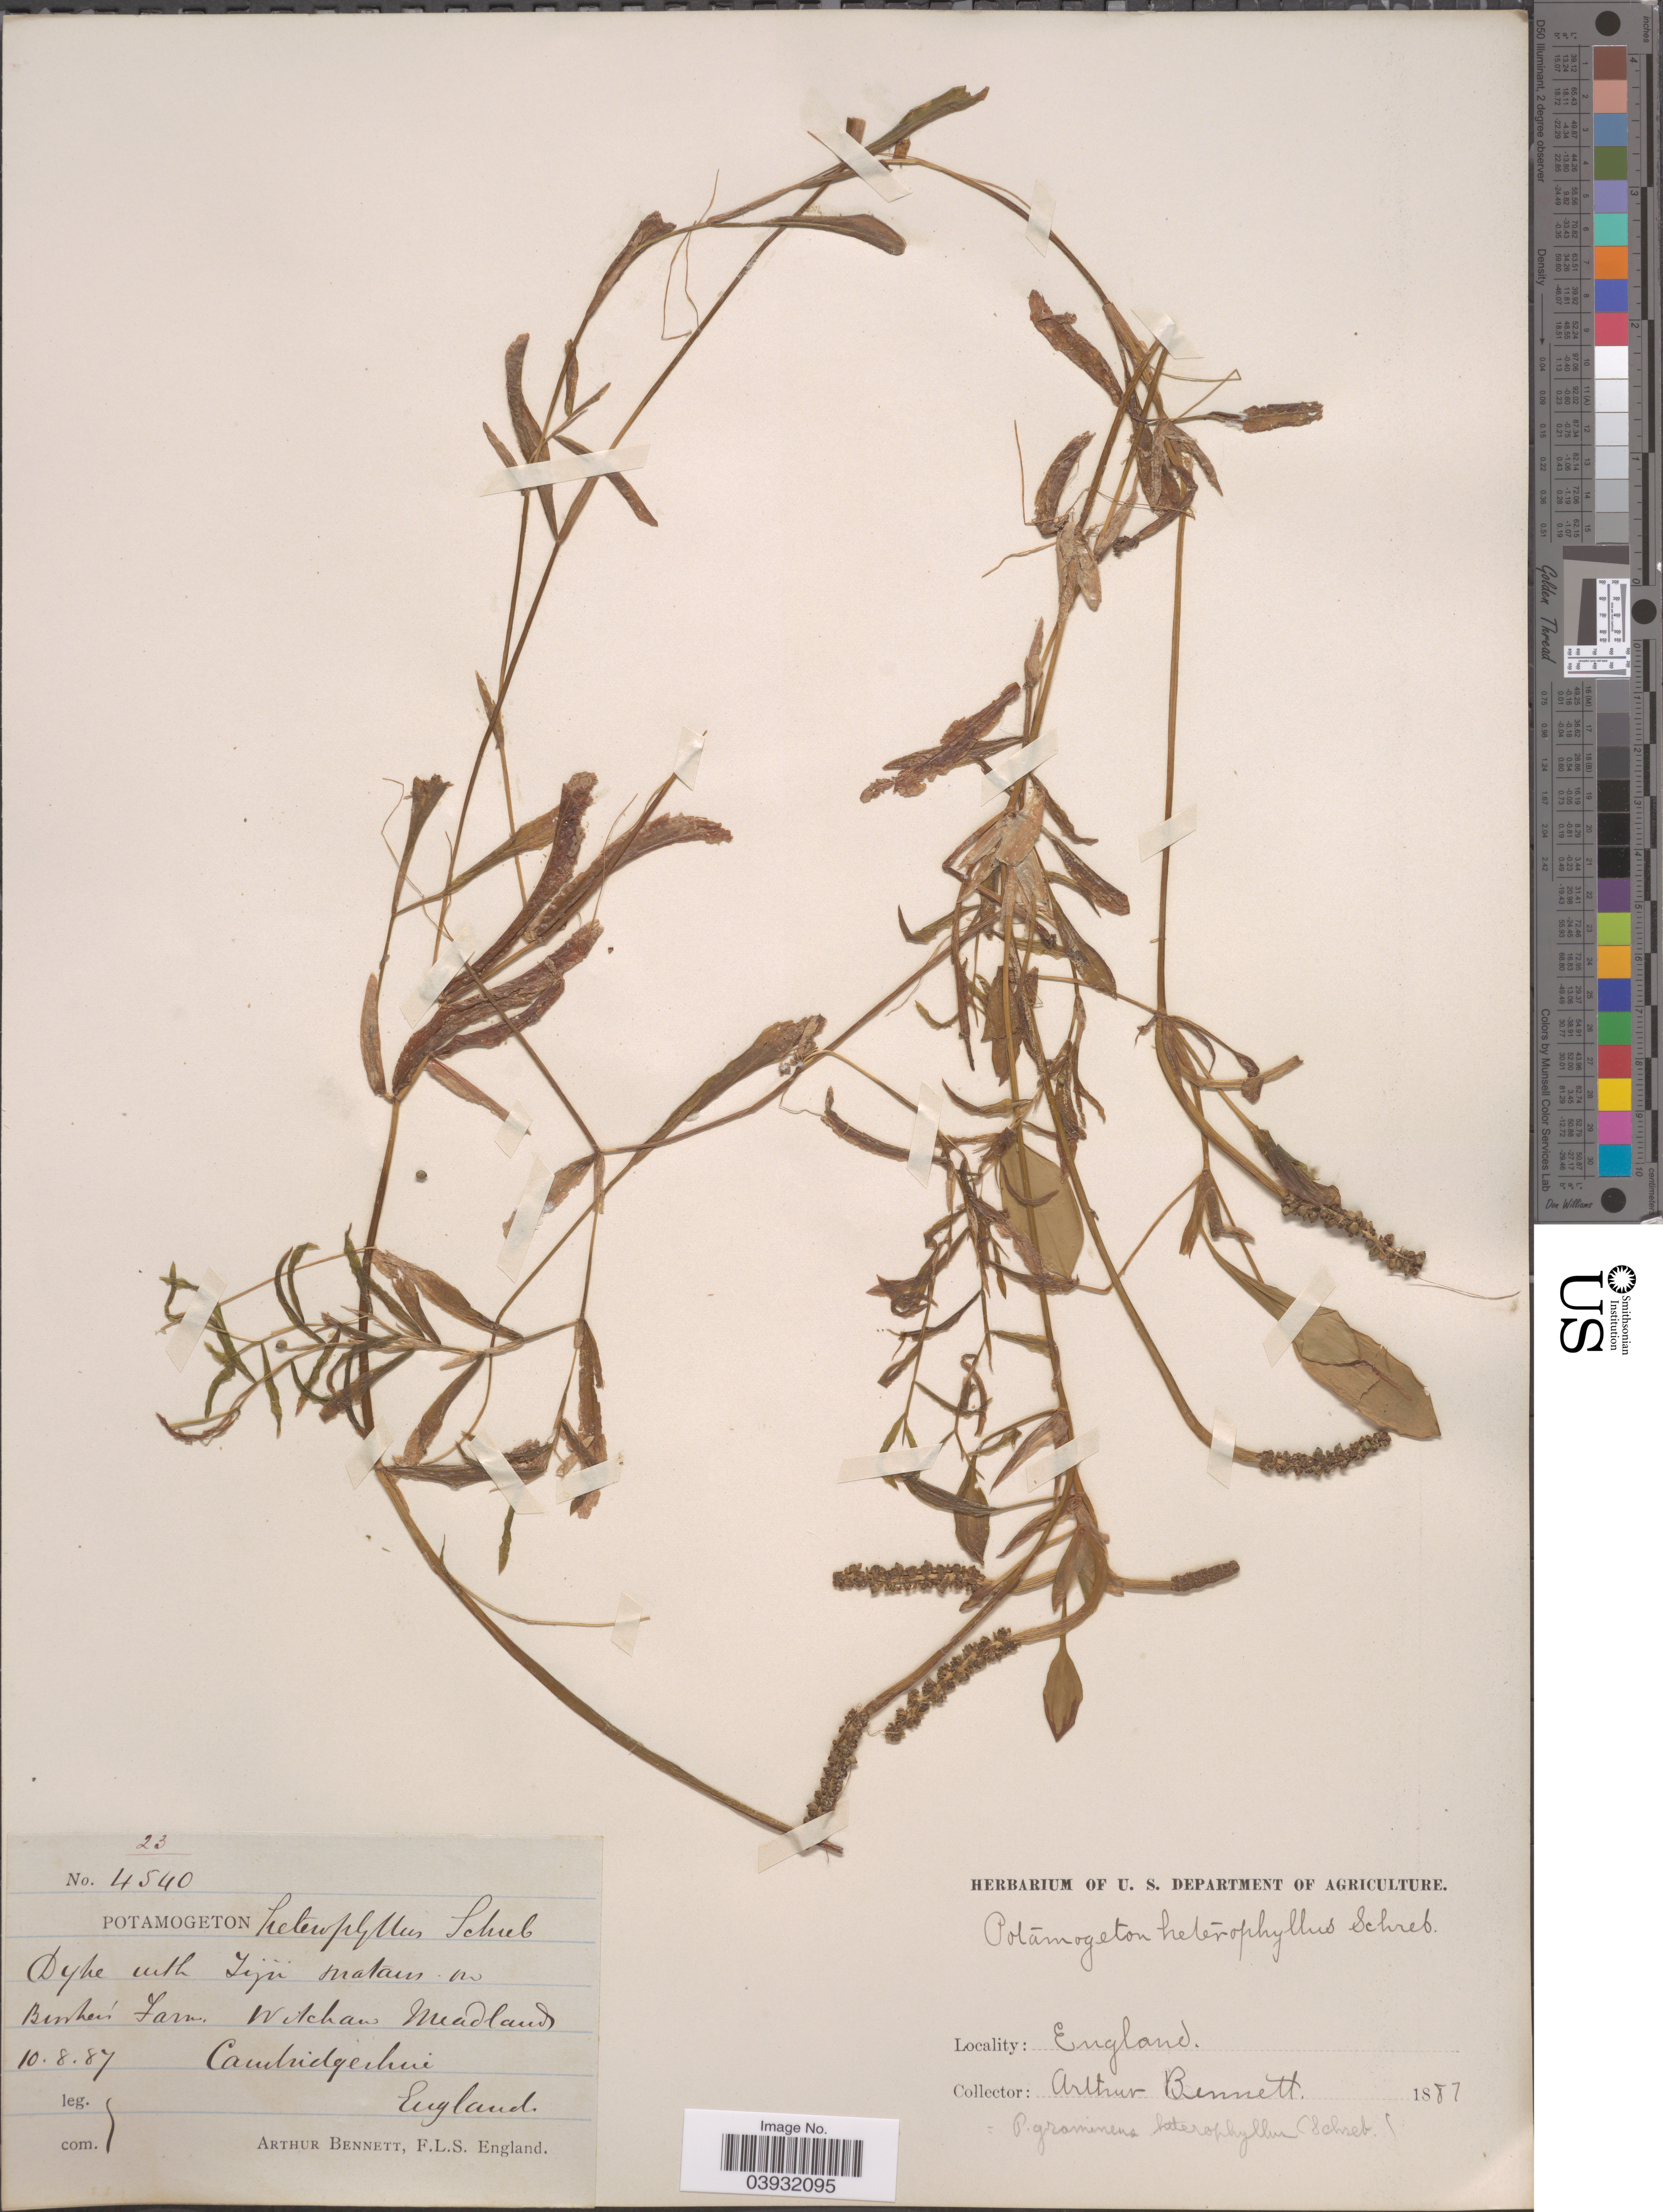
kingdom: Plantae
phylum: Tracheophyta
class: Liliopsida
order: Alismatales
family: Potamogetonaceae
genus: Potamogeton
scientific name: Potamogeton gramineus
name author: L.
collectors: A. Bennett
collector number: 4540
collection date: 1887-08-10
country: United Kingdom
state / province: England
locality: Bencher's Farm. Witcham Meadland. Cambridgeshire.